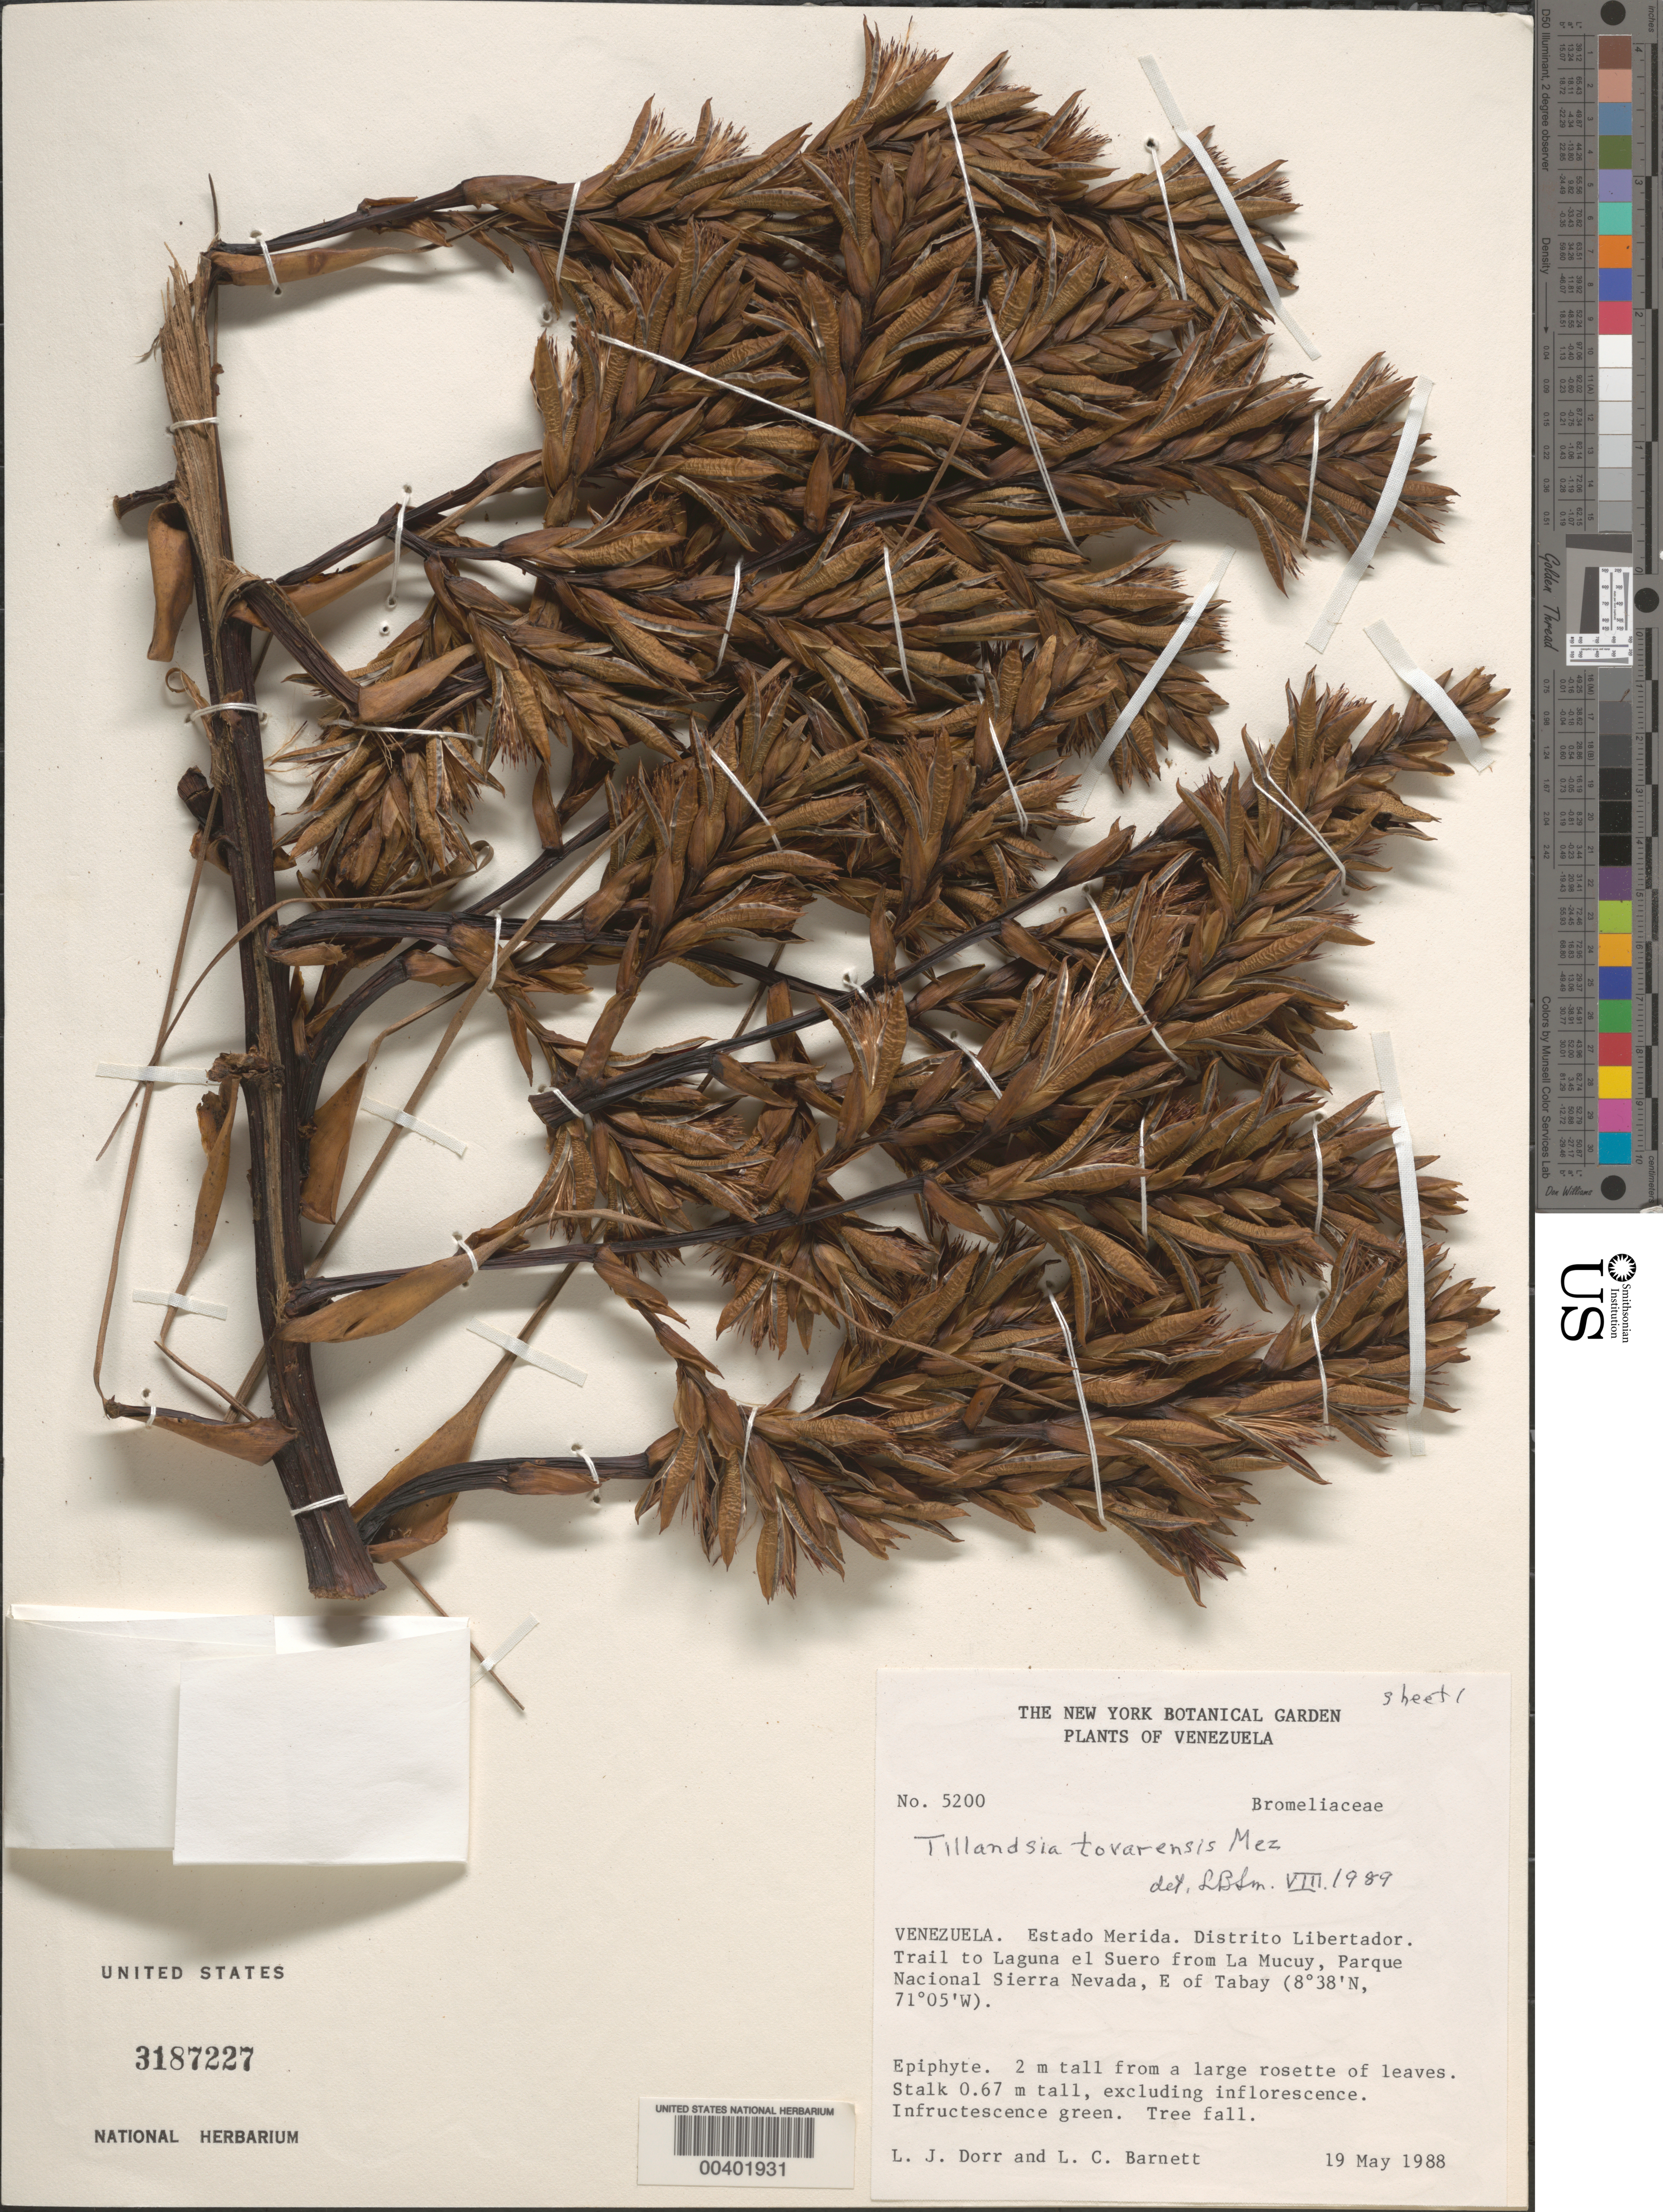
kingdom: Plantae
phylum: Tracheophyta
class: Liliopsida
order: Poales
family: Bromeliaceae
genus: Tillandsia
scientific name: Tillandsia tovarensis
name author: Mez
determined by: Smith, Lyman B., (US), NMNH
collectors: L. J. Dorr & L. C. Barnett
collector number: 5200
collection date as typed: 19 May 1988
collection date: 1988-05-19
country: Venezuela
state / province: Mérida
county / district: Libertador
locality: Trail to Laguna el Suero from La Mucuy, Parque Nacional Sierra Nevada, E of Tabay.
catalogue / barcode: US 3187227